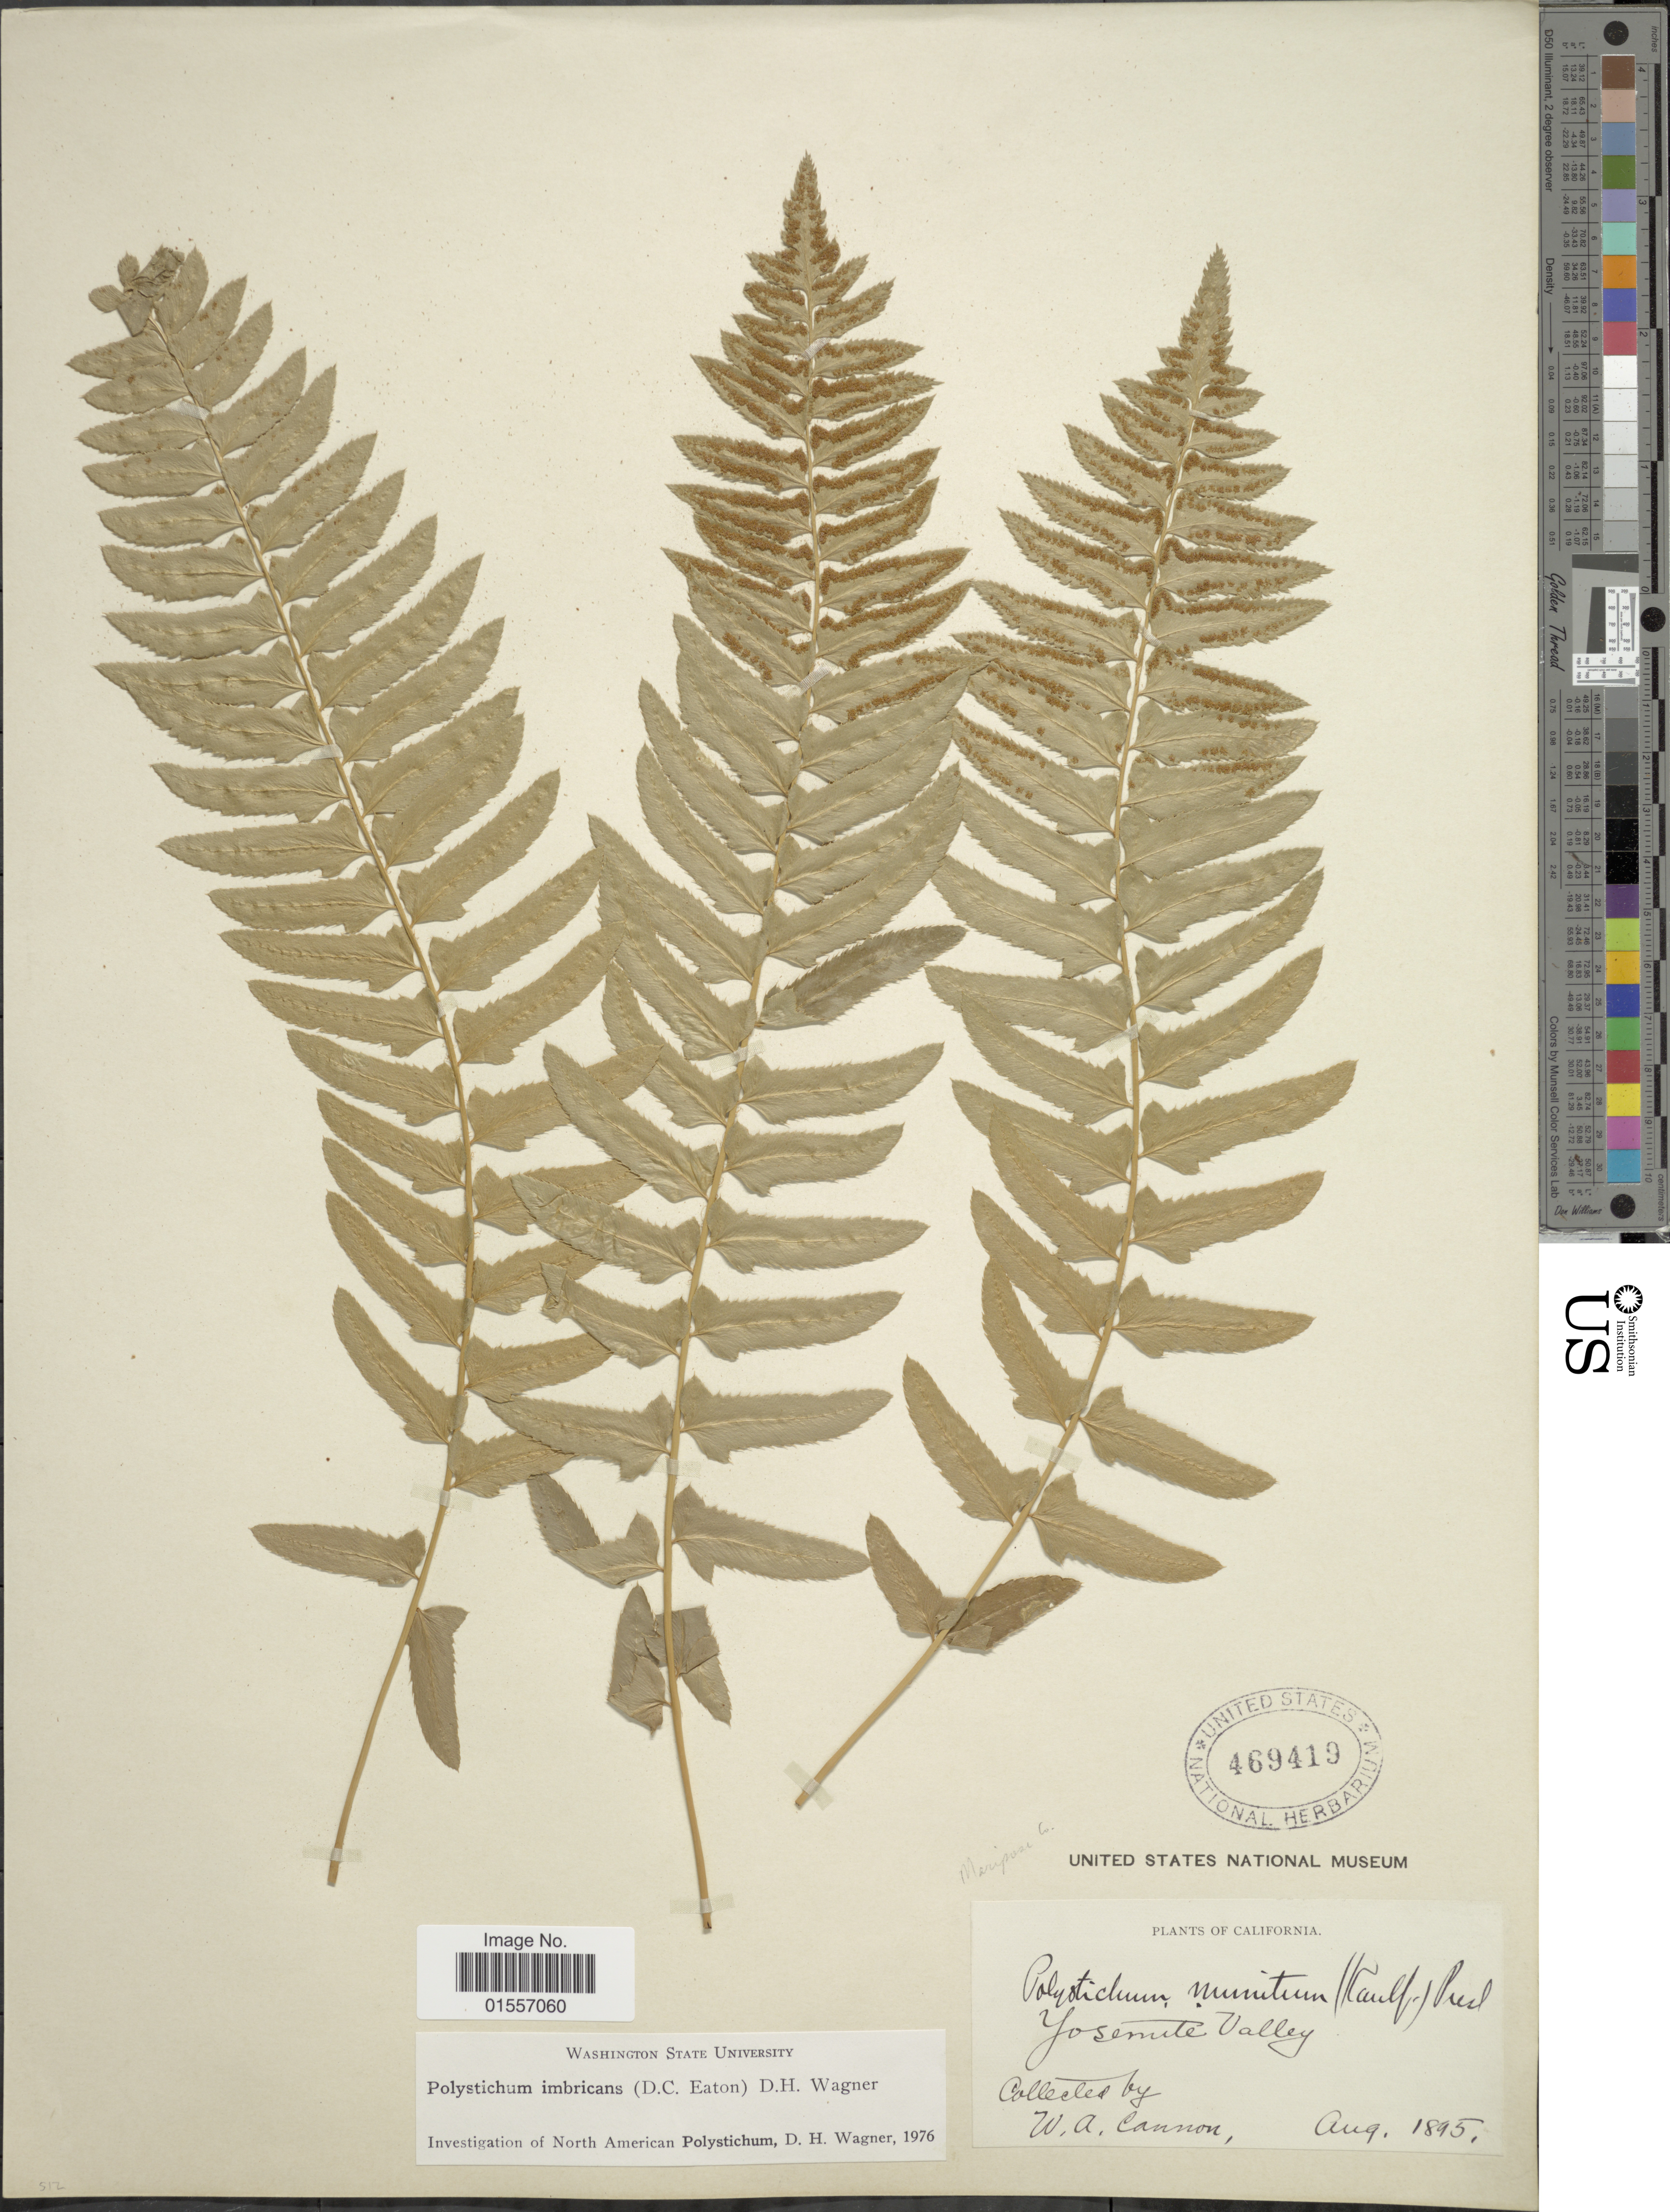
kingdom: Plantae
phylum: Tracheophyta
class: Polypodiopsida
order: Polypodiales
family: Dryopteridaceae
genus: Polystichum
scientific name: Polystichum imbricans subsp. imbricans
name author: (D.C. Eaton) D.H. Wagner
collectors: W. Cannon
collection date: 1895-08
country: United States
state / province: California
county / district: Mariposa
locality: Yosemite Valley.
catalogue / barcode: US 469419